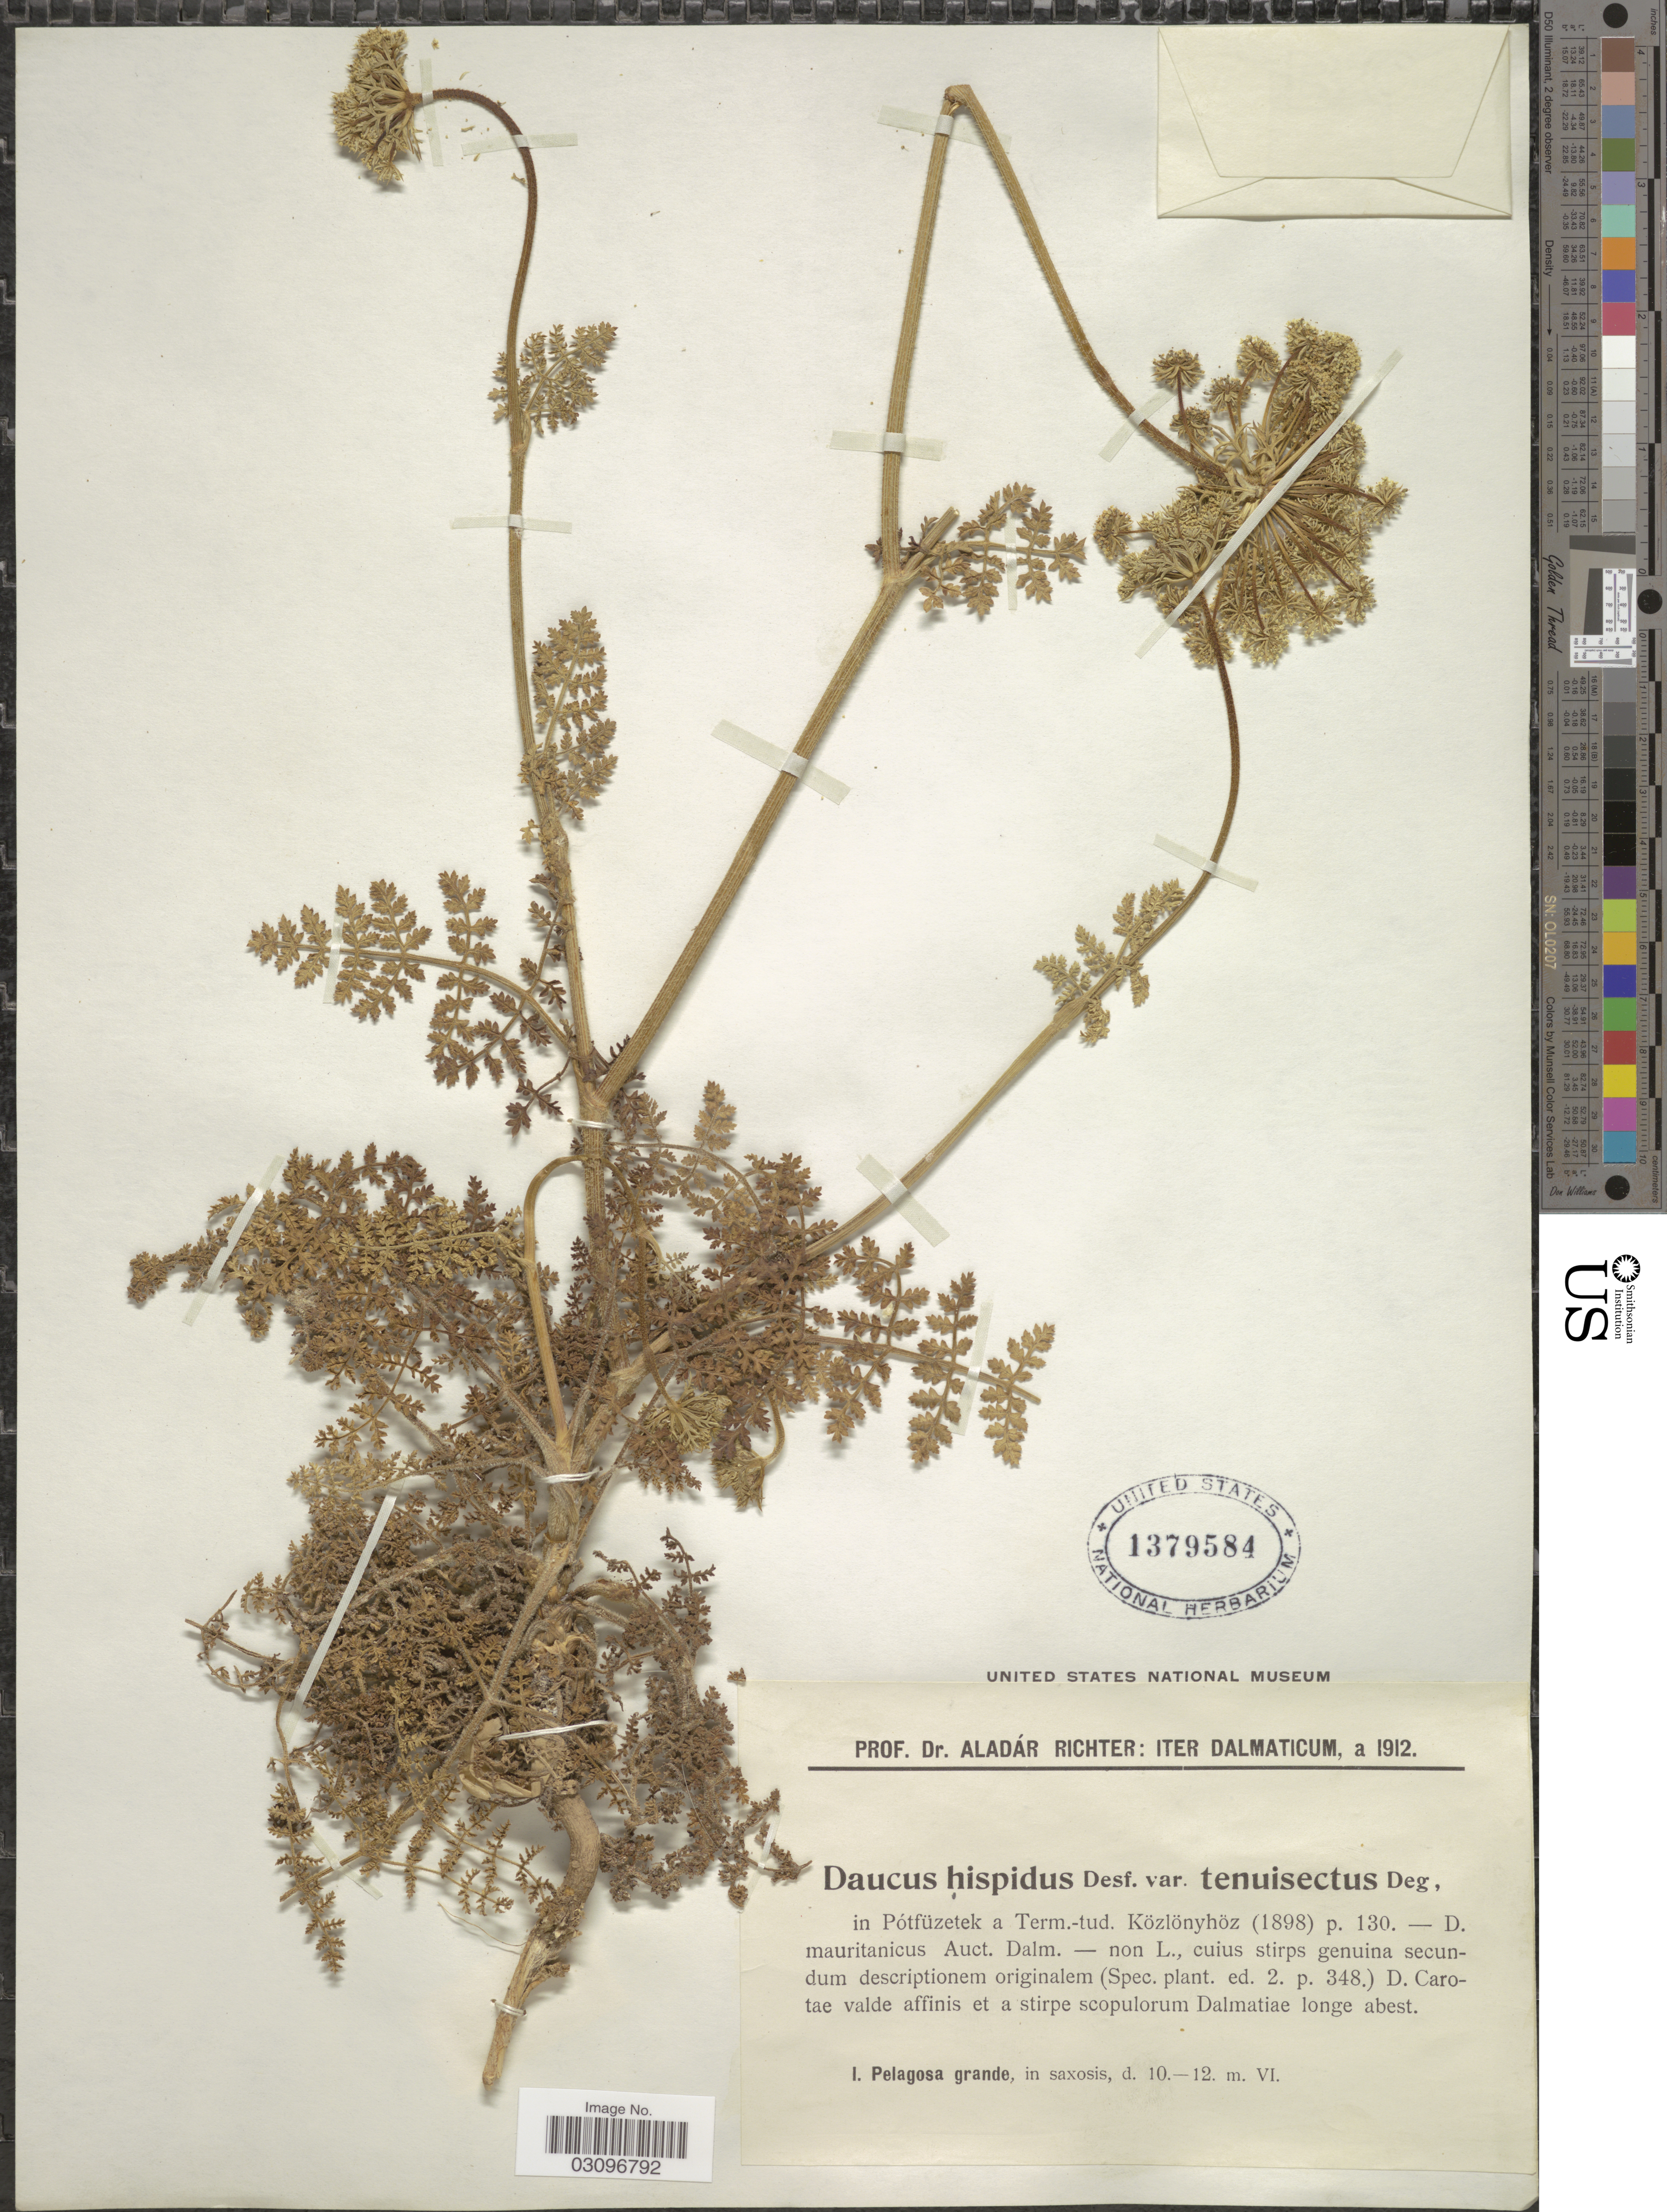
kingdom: Plantae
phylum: Tracheophyta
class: Magnoliopsida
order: Apiales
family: Apiaceae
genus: Daucus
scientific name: Daucus hispidus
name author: Mill.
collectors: A. Richter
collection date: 1912-06-10/1912-06-12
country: Croatia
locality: Iter Dalmaticum. I. Pelagosa grande, in saxosis.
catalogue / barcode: US 1379584